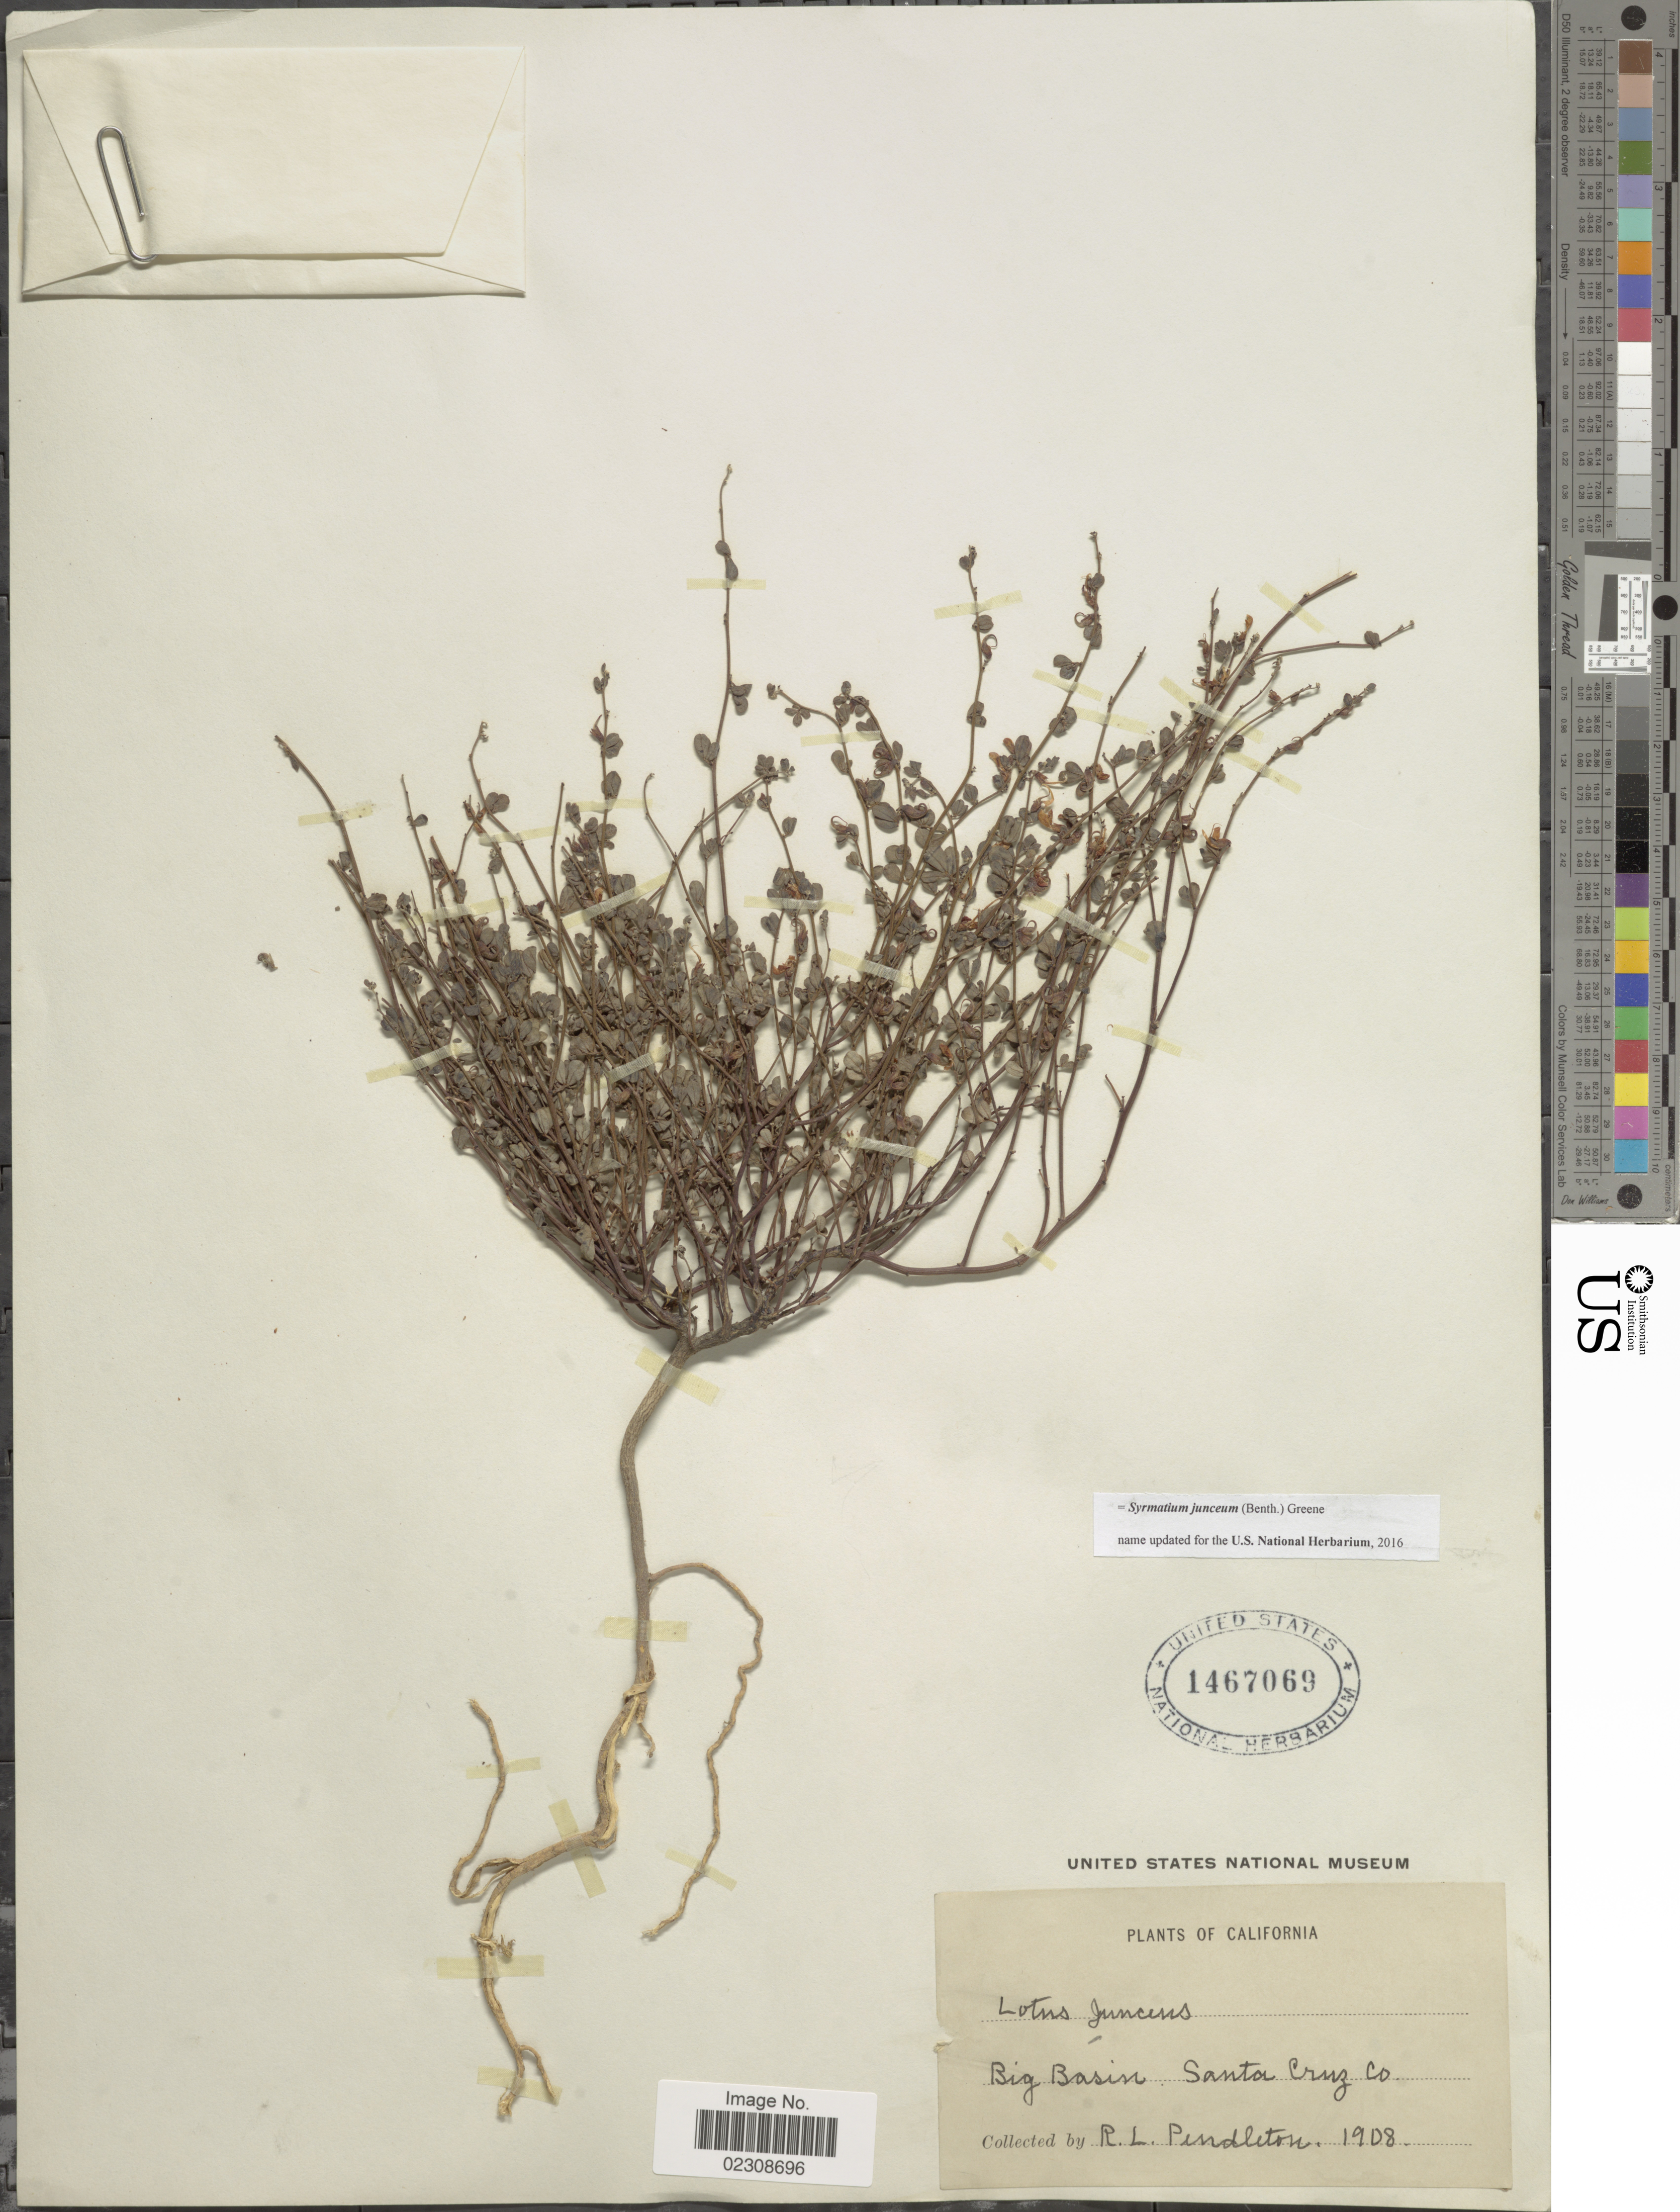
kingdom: Plantae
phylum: Tracheophyta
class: Magnoliopsida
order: Fabales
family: Fabaceae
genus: Syrmatium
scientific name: Syrmatium junceum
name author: (Benth.) Greene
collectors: R. Pendleton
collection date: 1908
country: United States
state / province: California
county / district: Santa Cruz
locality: Big Basin. Santa Cruz Co.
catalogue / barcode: US 1467069